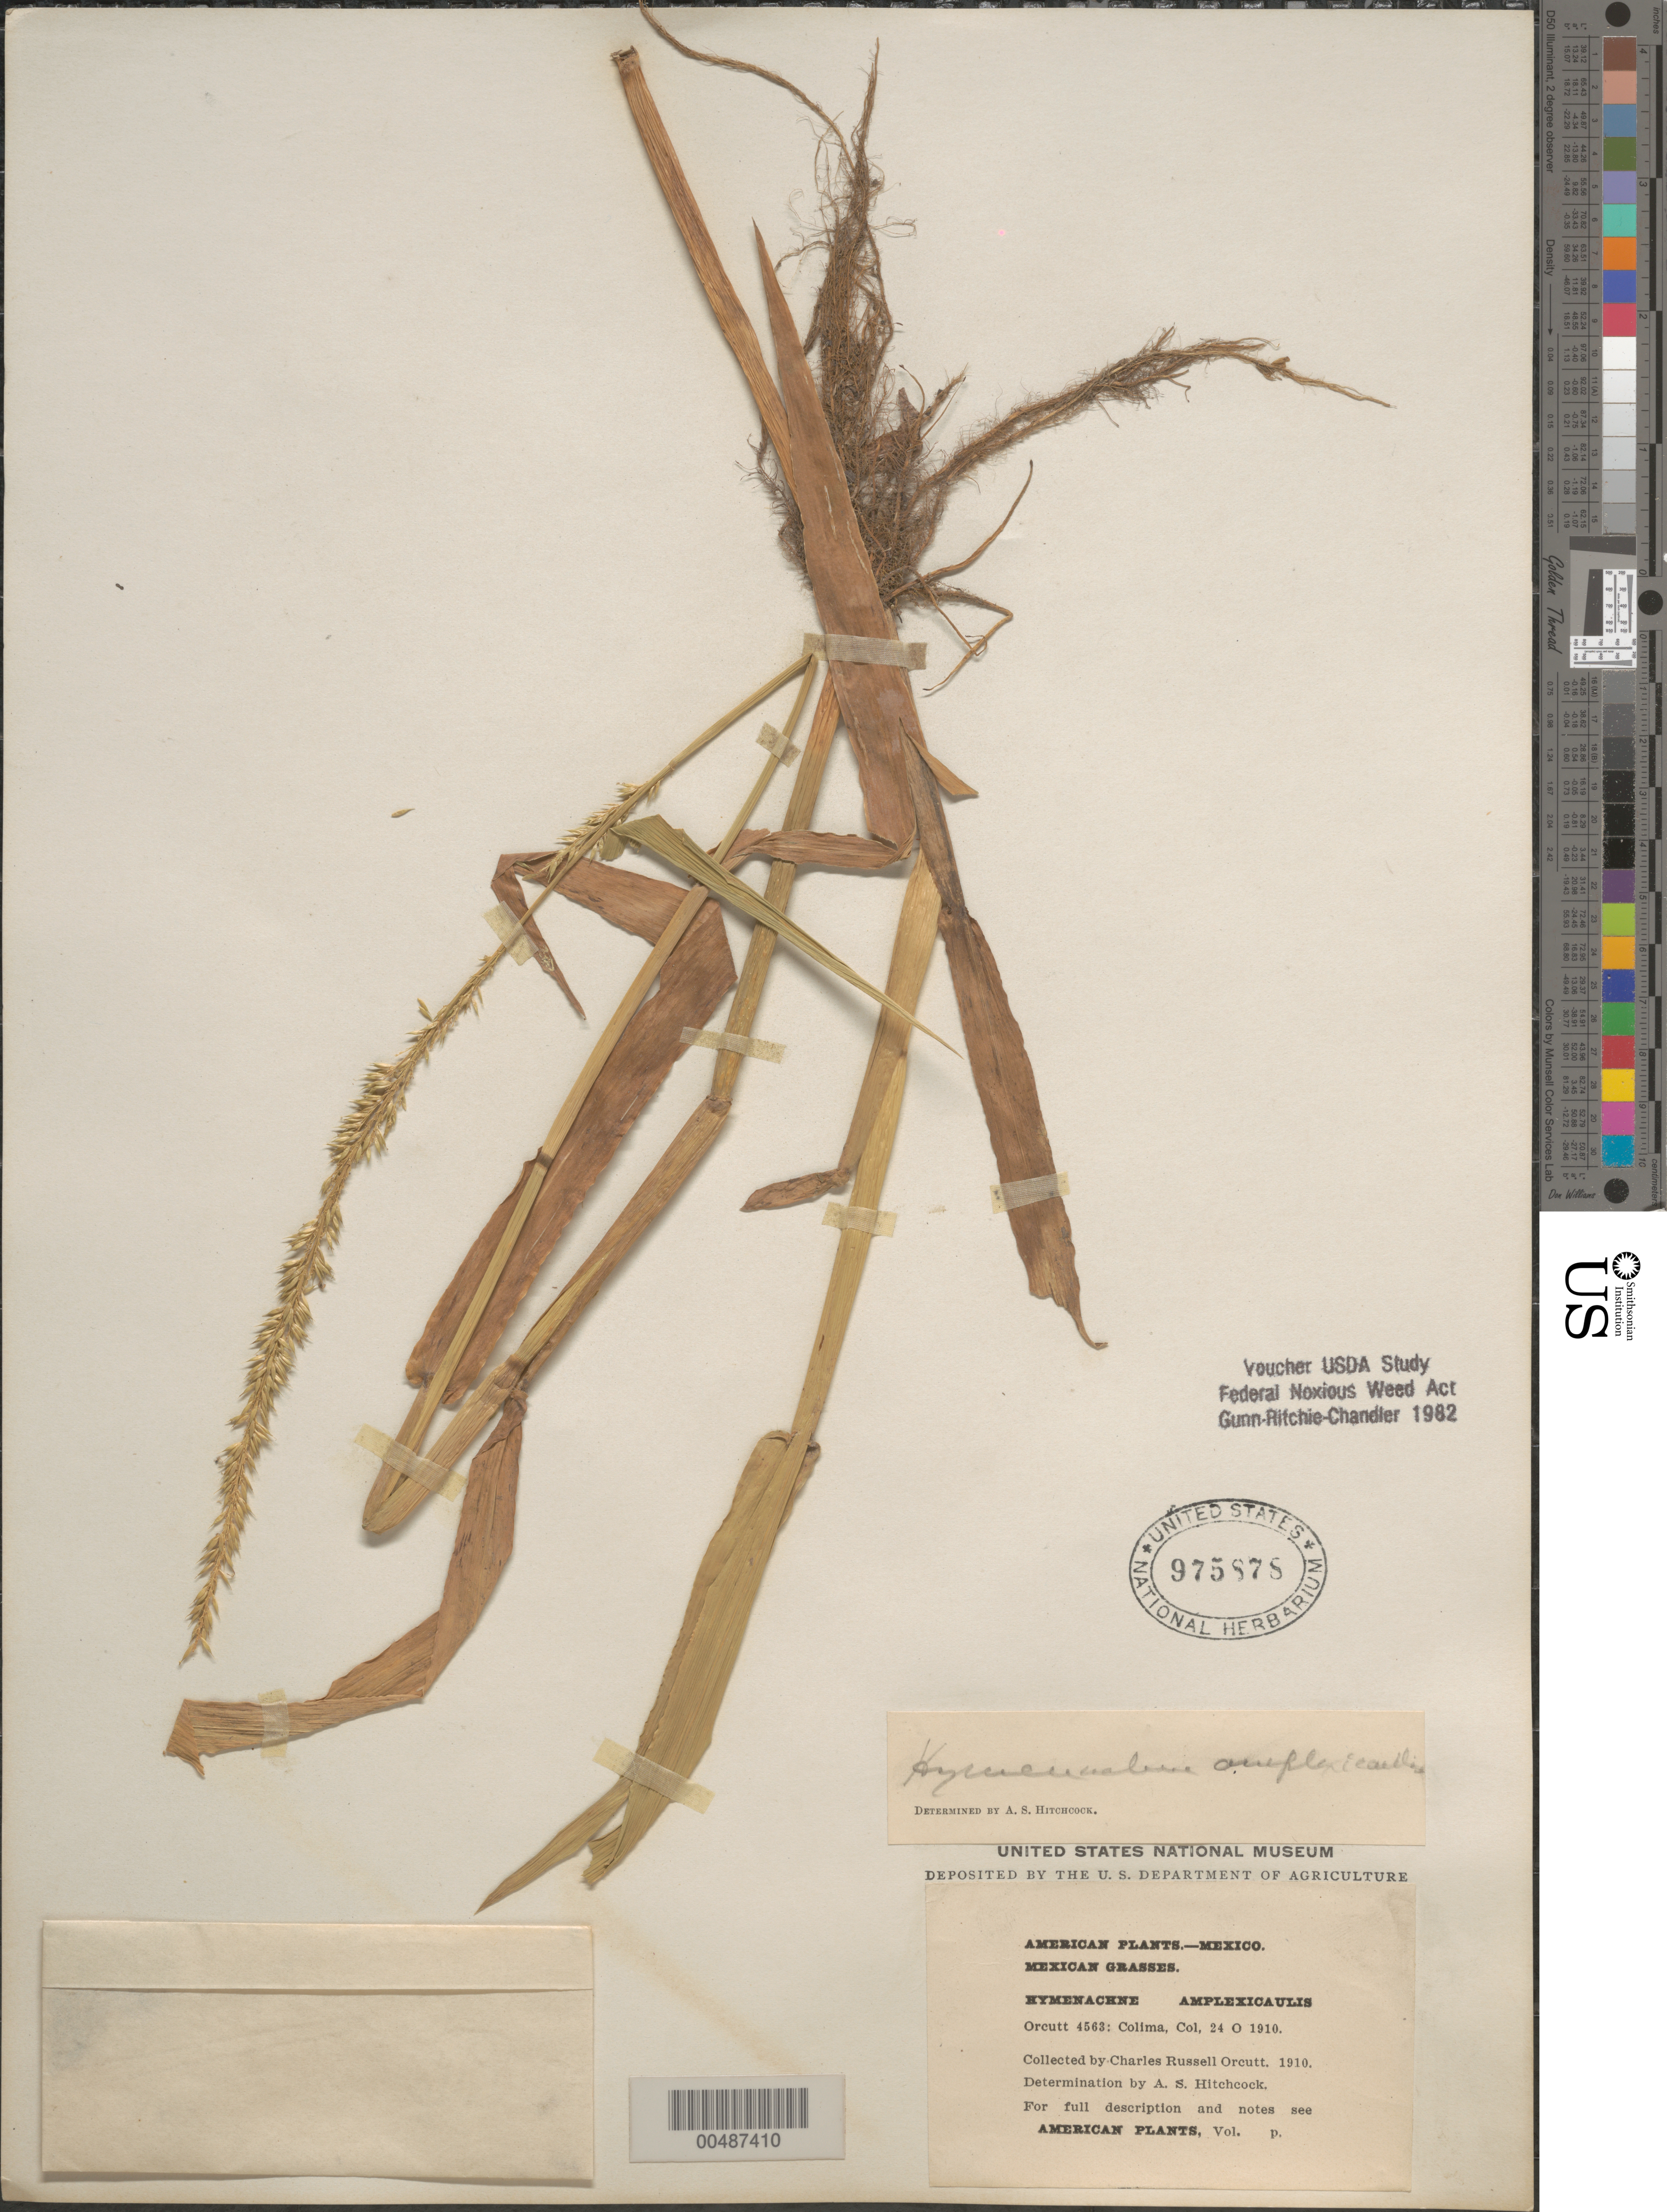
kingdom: Plantae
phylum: Tracheophyta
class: Liliopsida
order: Poales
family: Poaceae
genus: Hymenachne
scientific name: Hymenachne amplexicaulis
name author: (Rudge) Nees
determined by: Hitchcock, Albert S.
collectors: C. R. Orcutt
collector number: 4563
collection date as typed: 24 Oct 1910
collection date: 1910-10-24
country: Mexico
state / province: Colima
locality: Colima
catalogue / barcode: US 975878